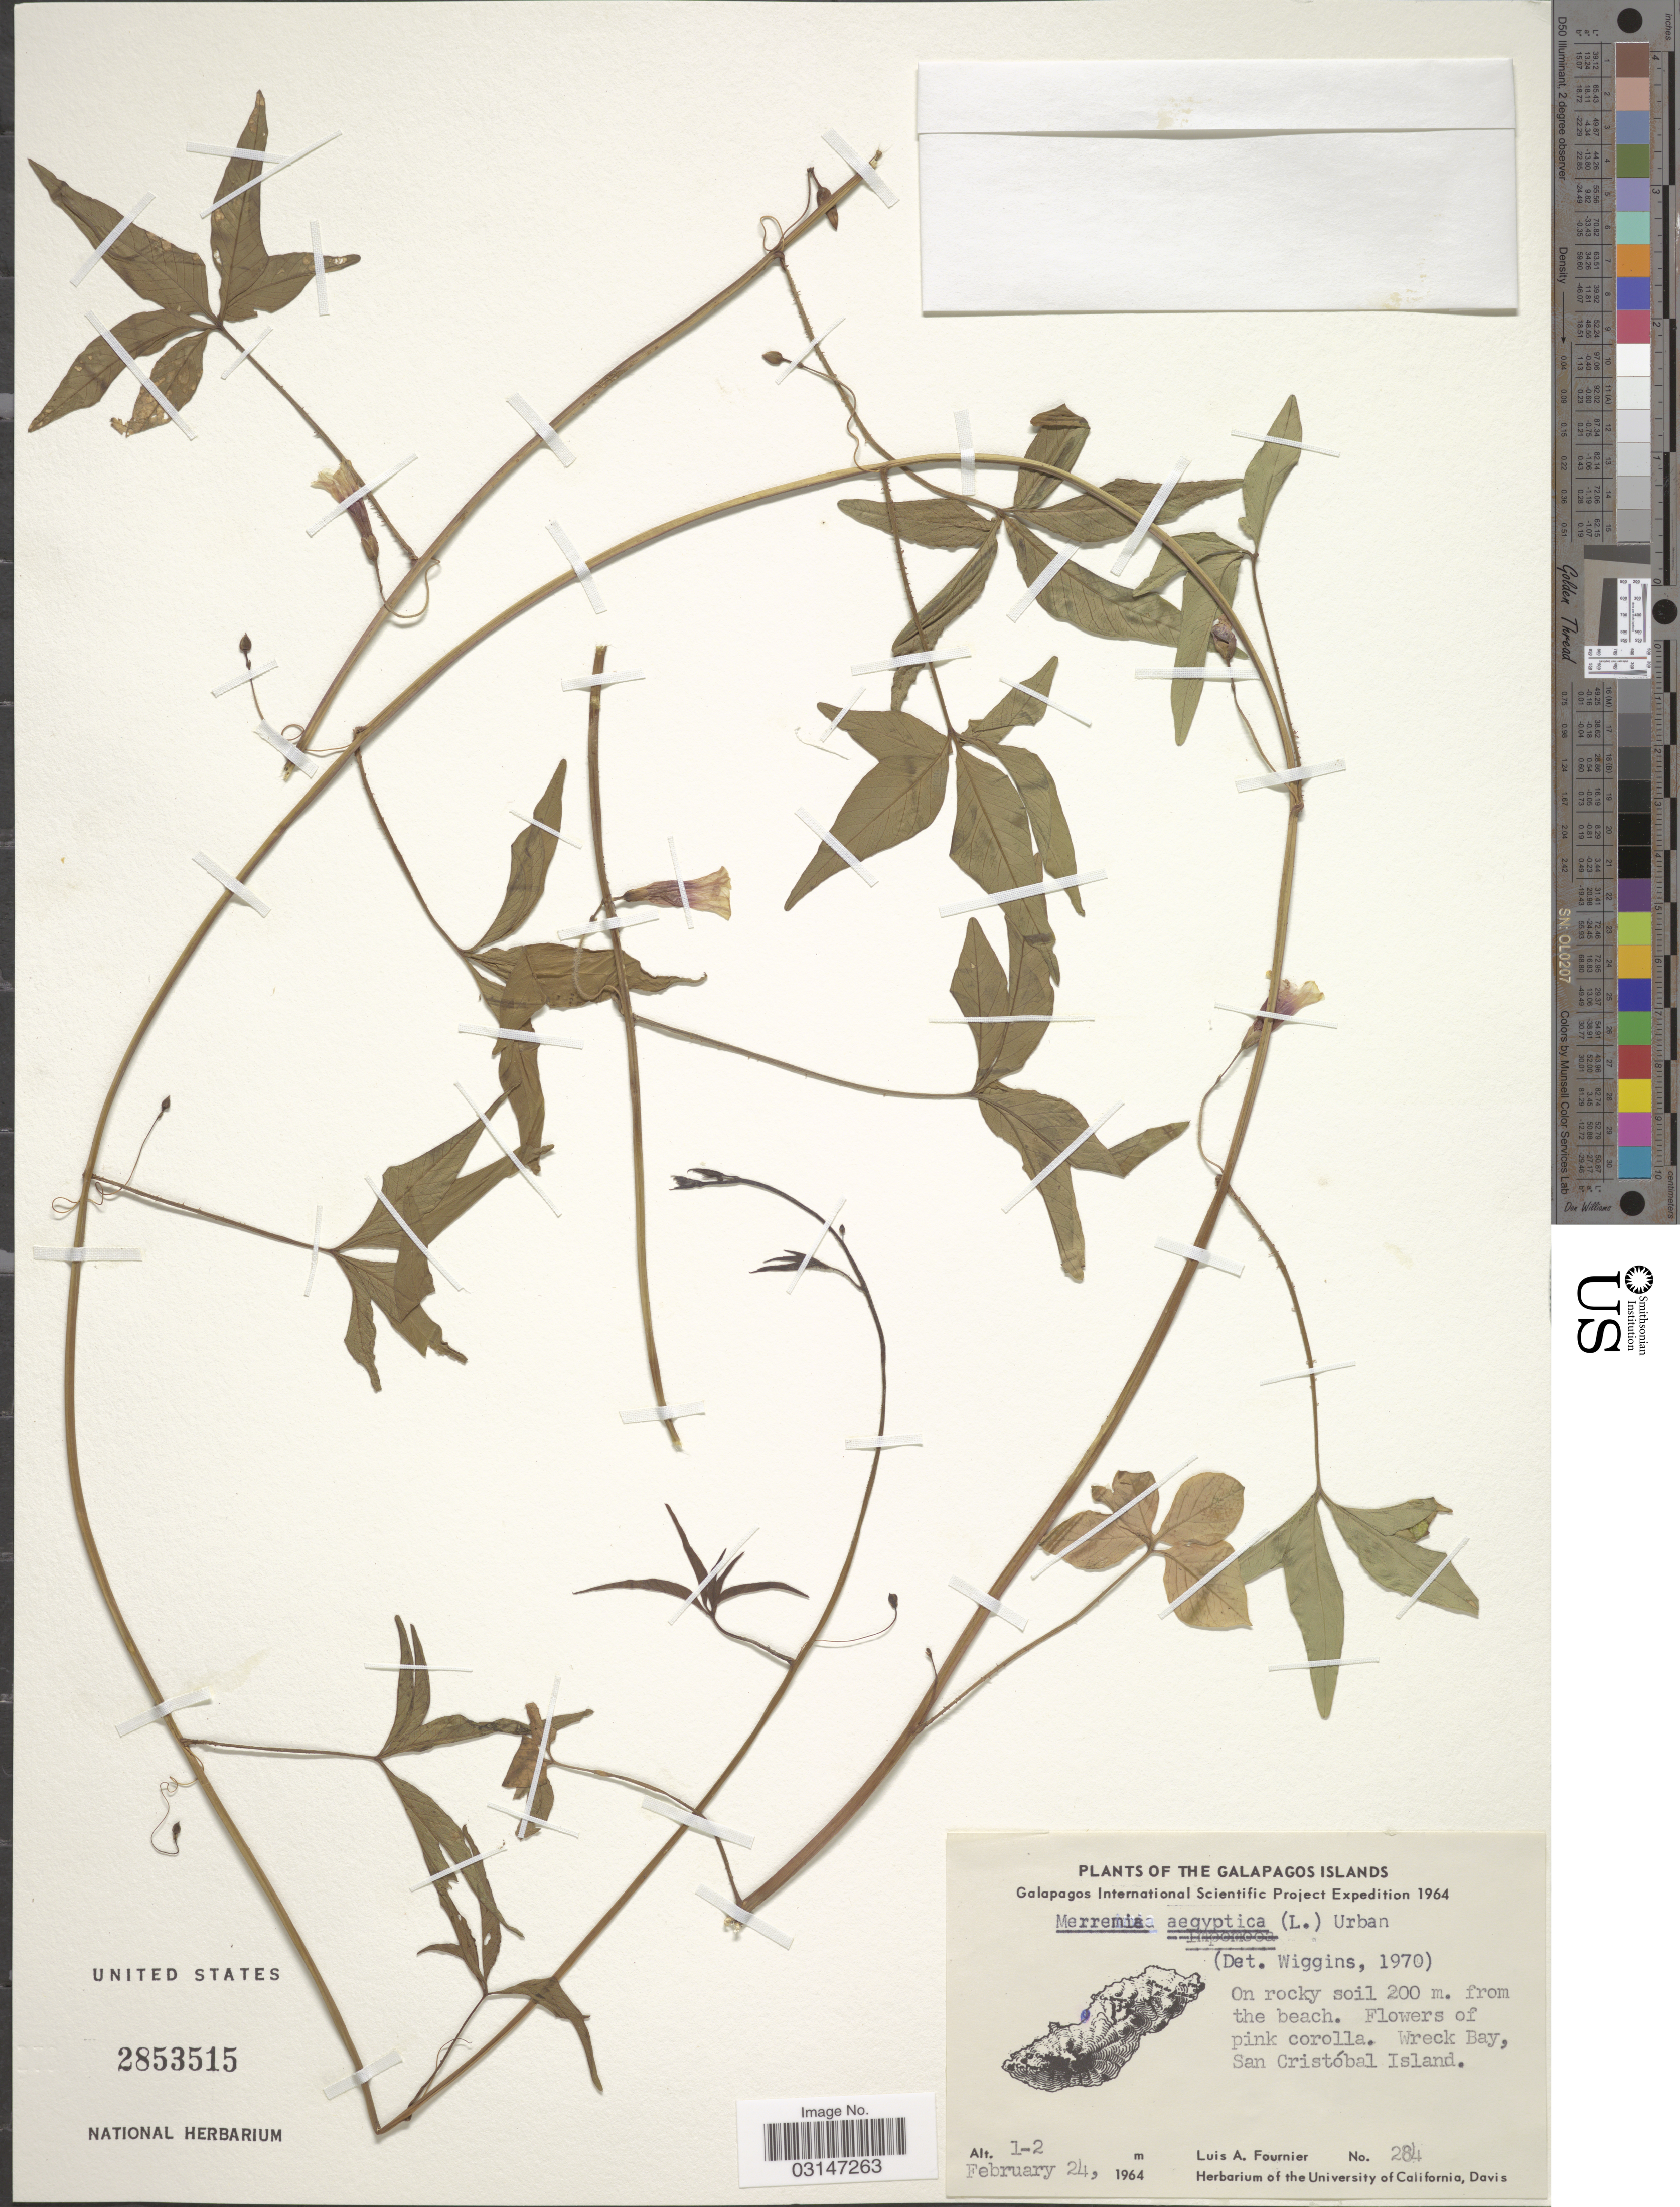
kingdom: Plantae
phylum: Tracheophyta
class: Magnoliopsida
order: Solanales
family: Convolvulaceae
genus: Merremia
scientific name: Merremia aegyptia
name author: (L.) Urb.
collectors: L. A. Fournier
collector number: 284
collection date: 1964-02-24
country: Ecuador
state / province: Colón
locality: The Galapagos Islands, Wreck Bay, San Cristóbal Island.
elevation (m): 1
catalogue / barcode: US 2853515